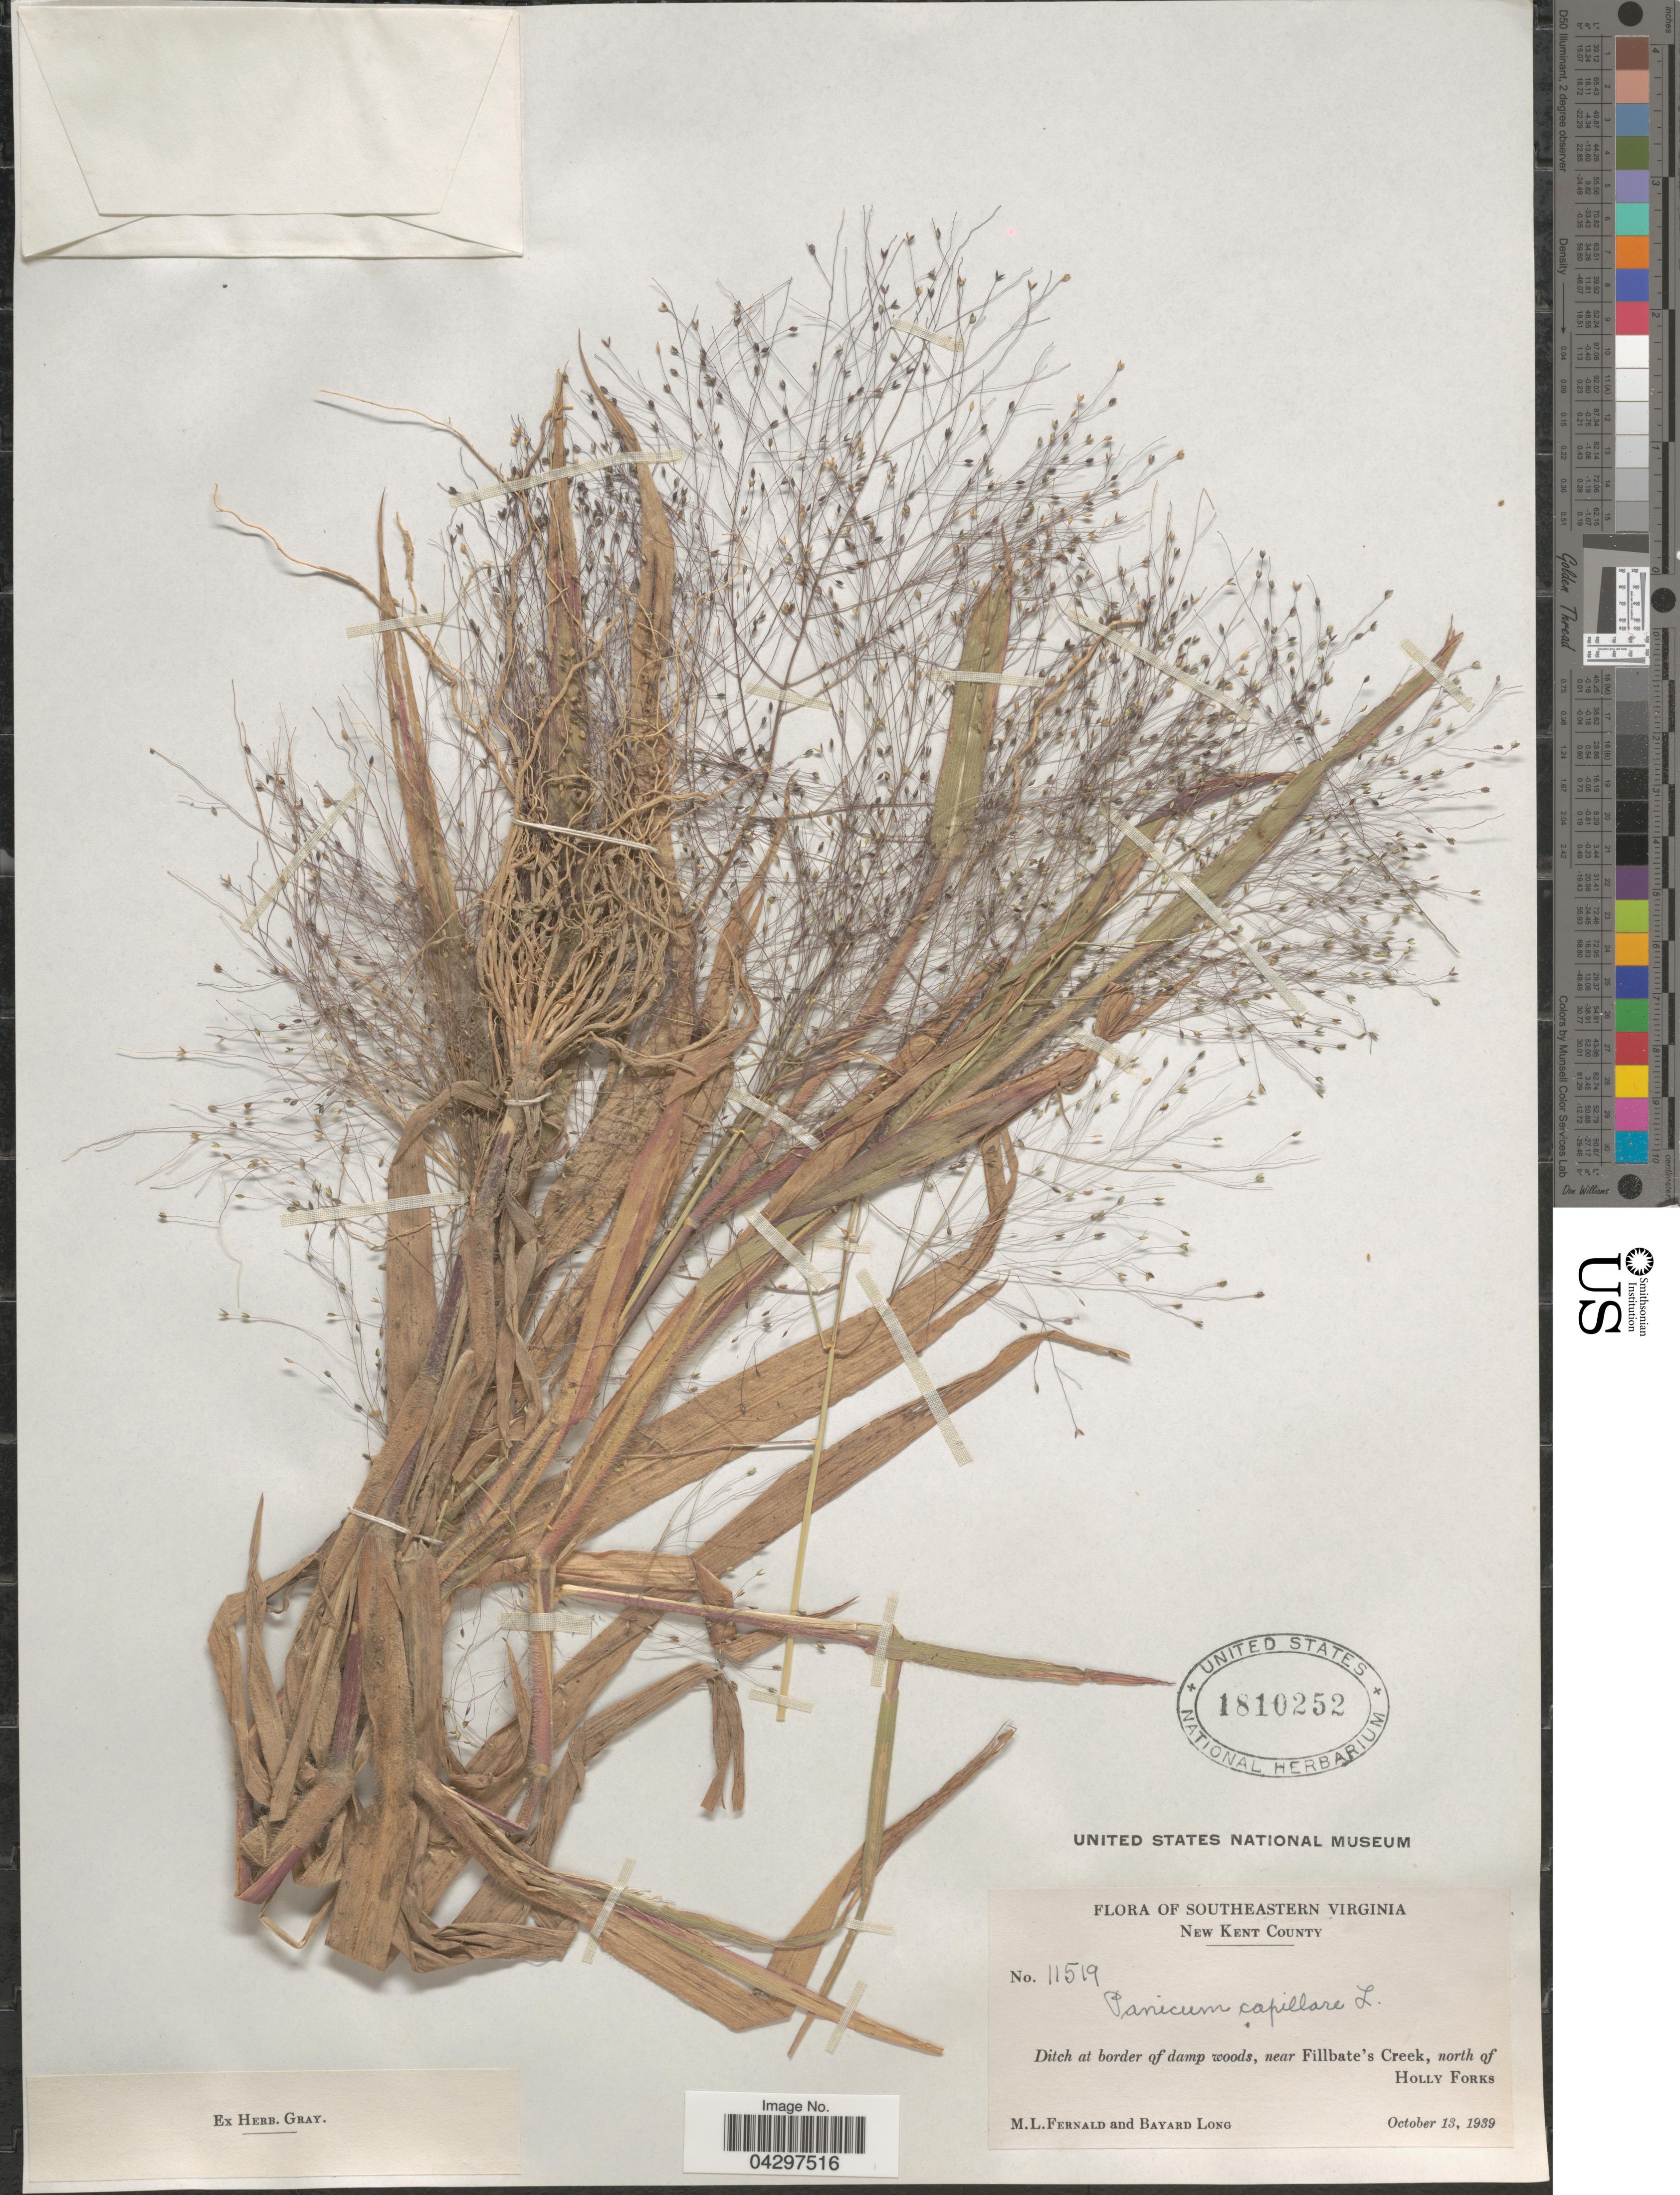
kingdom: Plantae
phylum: Tracheophyta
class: Liliopsida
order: Poales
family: Poaceae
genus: Panicum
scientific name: Panicum capillare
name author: L.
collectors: M. L. Fernald & B. Long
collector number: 11519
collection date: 1939-10-13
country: United States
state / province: Virginia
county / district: New Kent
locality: Southeastern Virginia. New Kent County. Ditch at border of damp woods, near Fillbate's Creek, north of Holly Forks.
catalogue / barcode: US 1810252